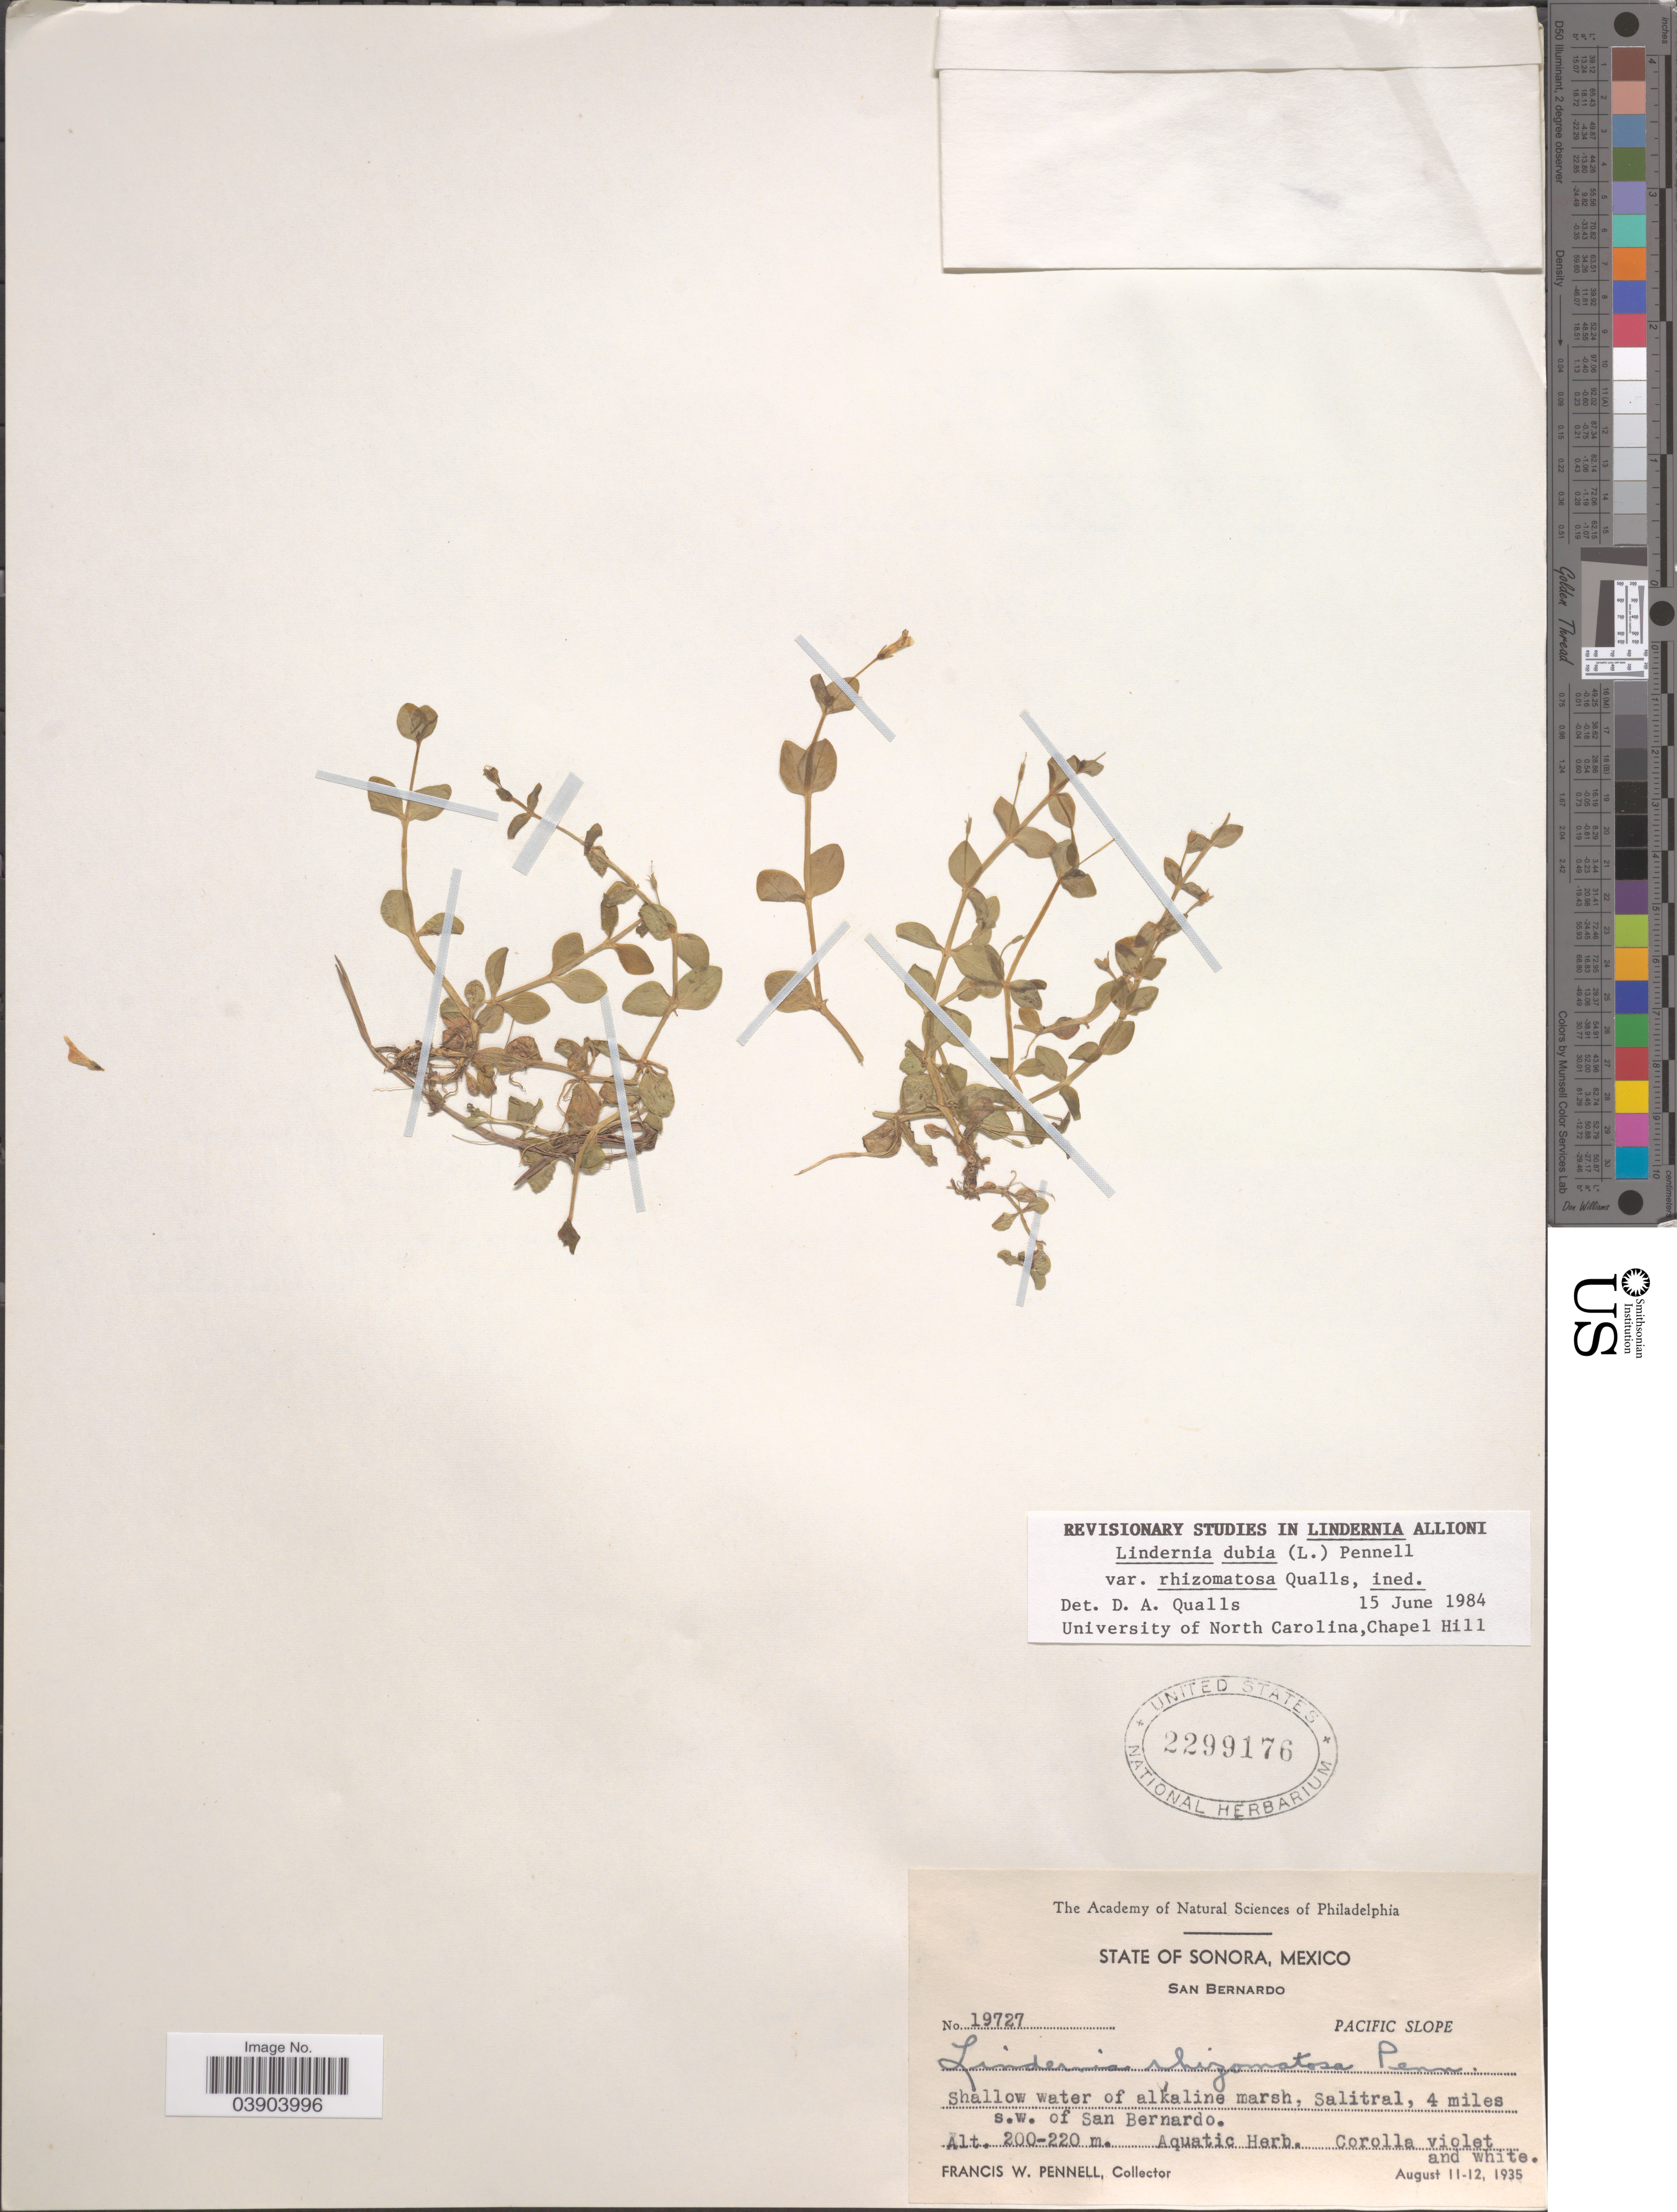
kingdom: Plantae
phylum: Tracheophyta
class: Magnoliopsida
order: Lamiales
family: Linderniaceae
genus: Lindernia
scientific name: Lindernia dubia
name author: (L.) Pennell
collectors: F. W. Pennell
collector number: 19727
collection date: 1935-08-11/1935-08-12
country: Mexico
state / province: Sonora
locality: San Bernardo. Pacific Slope. Salitral, 4 miles s.w. of San Bernardo.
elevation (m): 200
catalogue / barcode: US 2299176